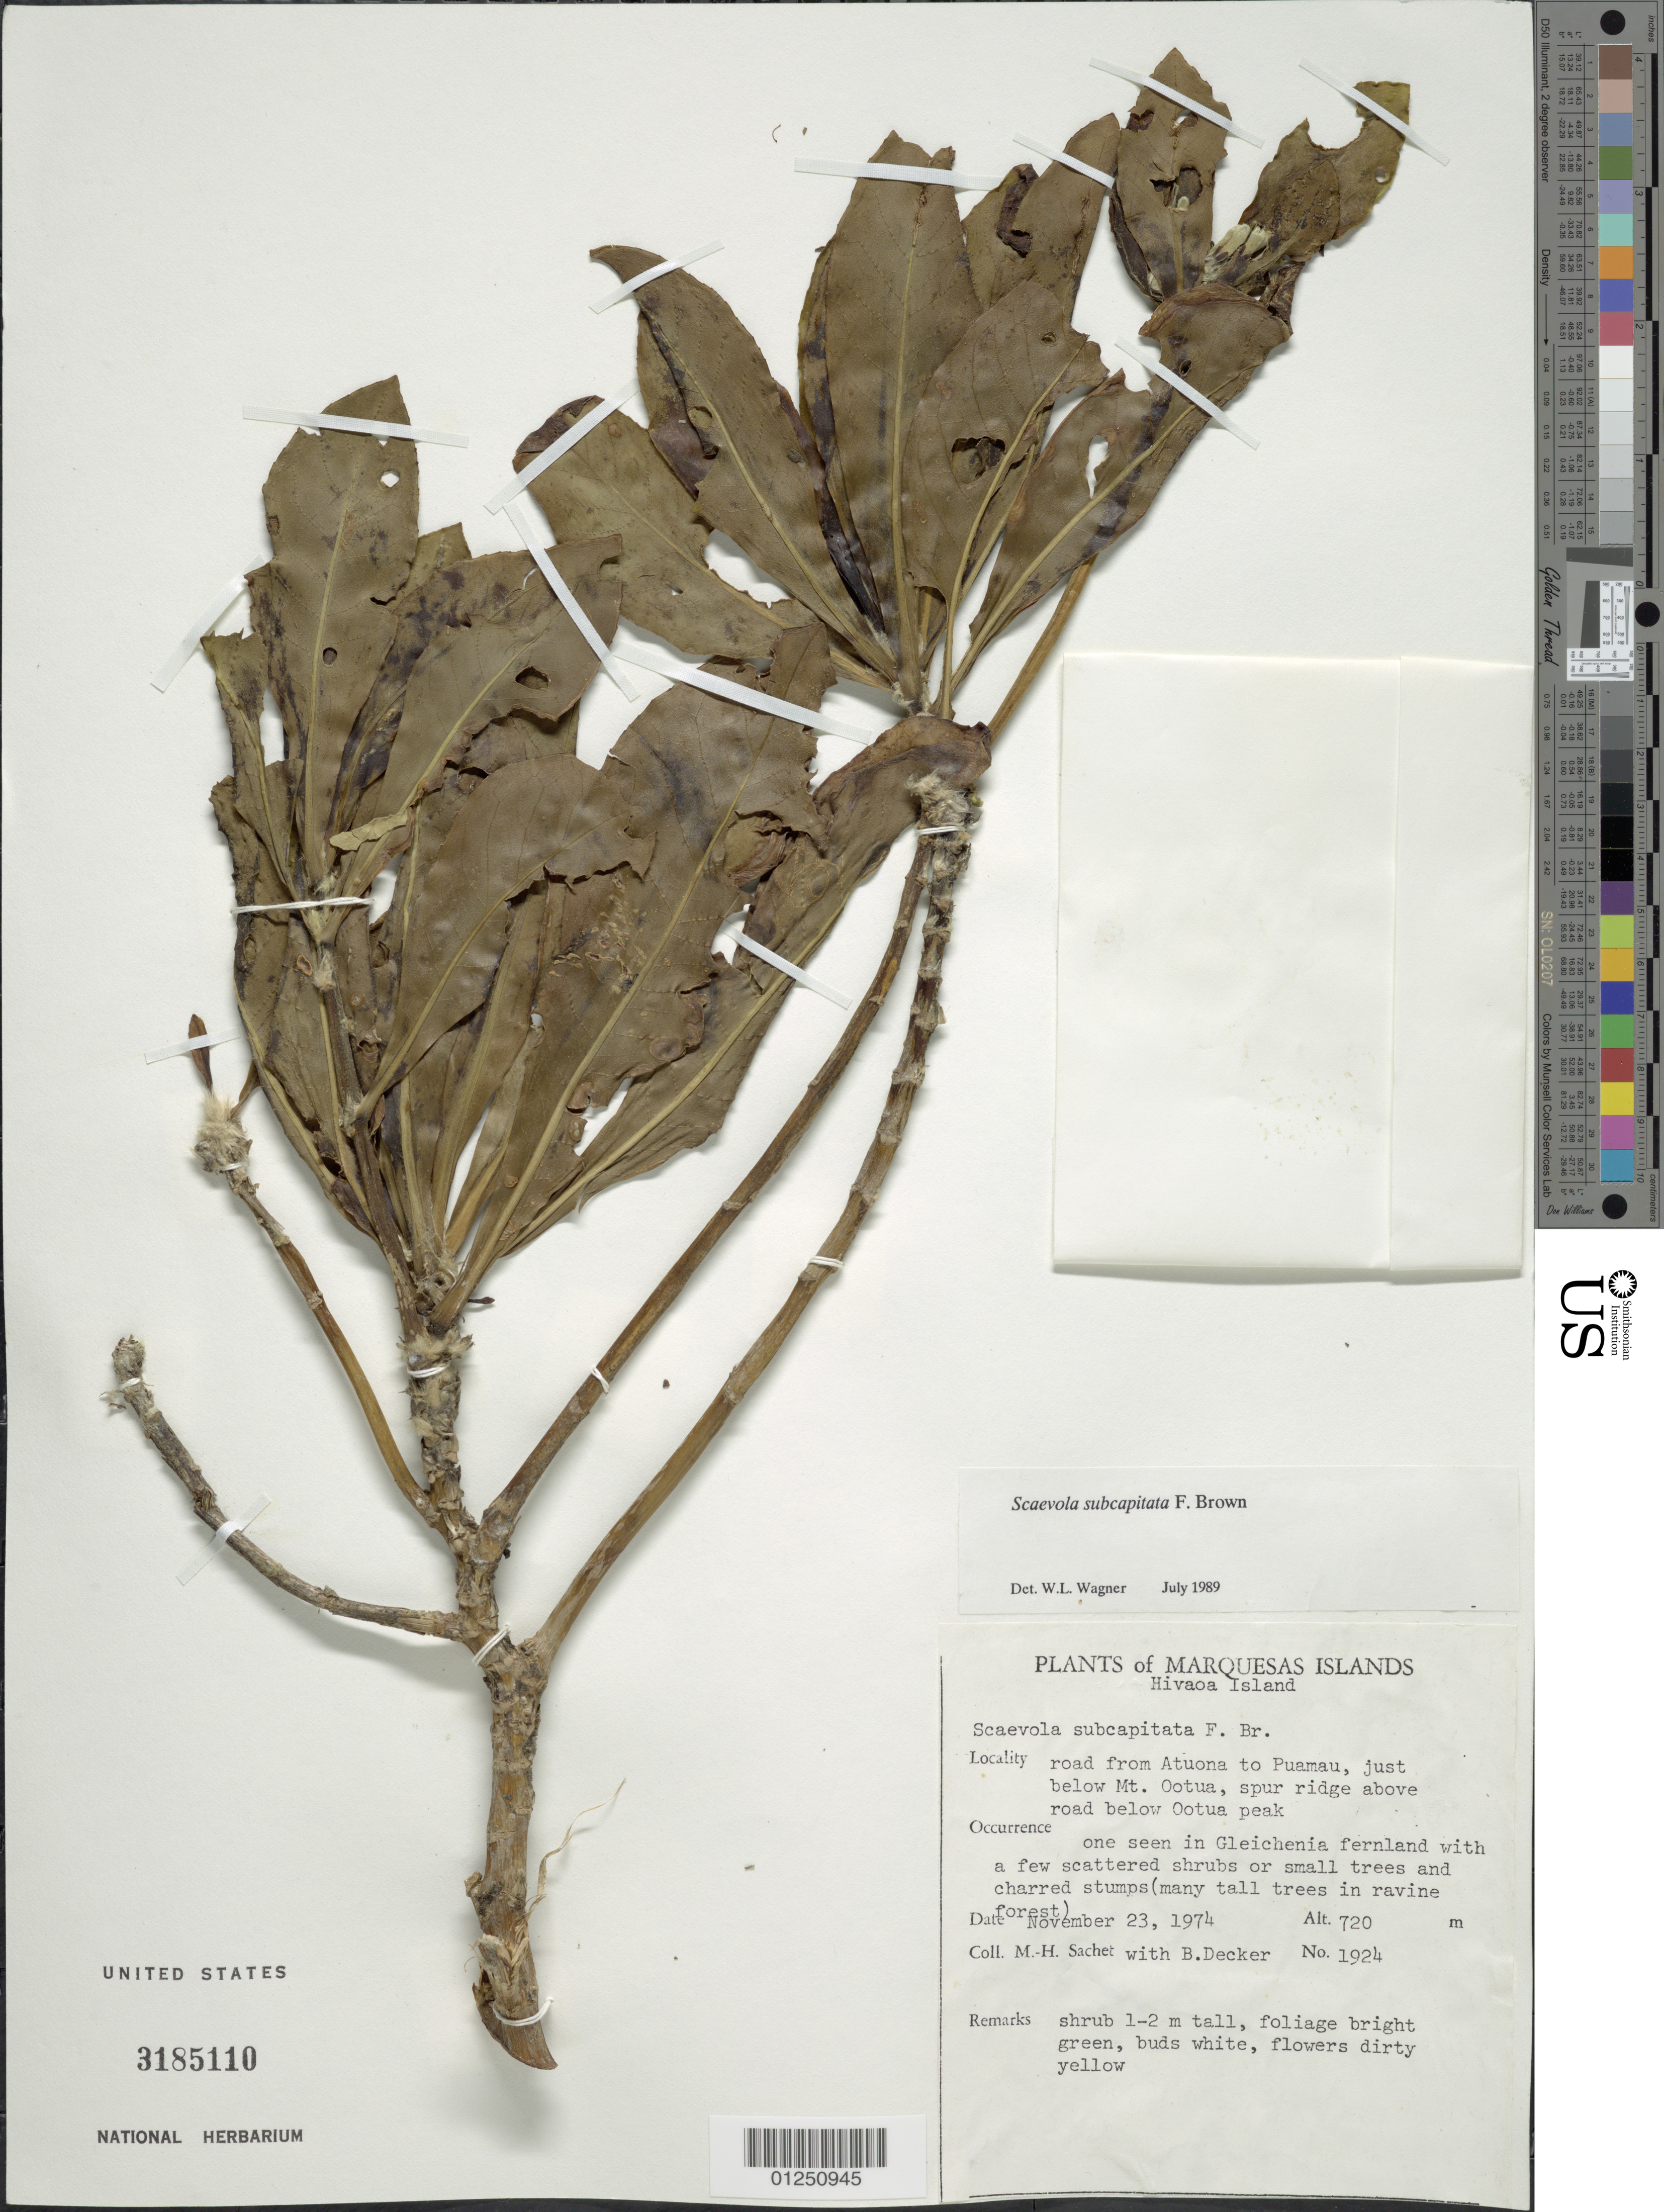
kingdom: Plantae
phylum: Tracheophyta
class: Magnoliopsida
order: Asterales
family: Goodeniaceae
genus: Scaevola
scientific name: Scaevola subcapitata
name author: F. Br.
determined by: Wagner, W. L., (BOT), Smithsonian Institution - National Museum of Natural History (UNITED STATES)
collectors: M.-H. Sachet & B. G. Decker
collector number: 1924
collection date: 1974-11-23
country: French Polynesia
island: Hiva Oa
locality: road from Atuona to Puamau, just below Mt. Ootua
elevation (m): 720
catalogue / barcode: US 3185110